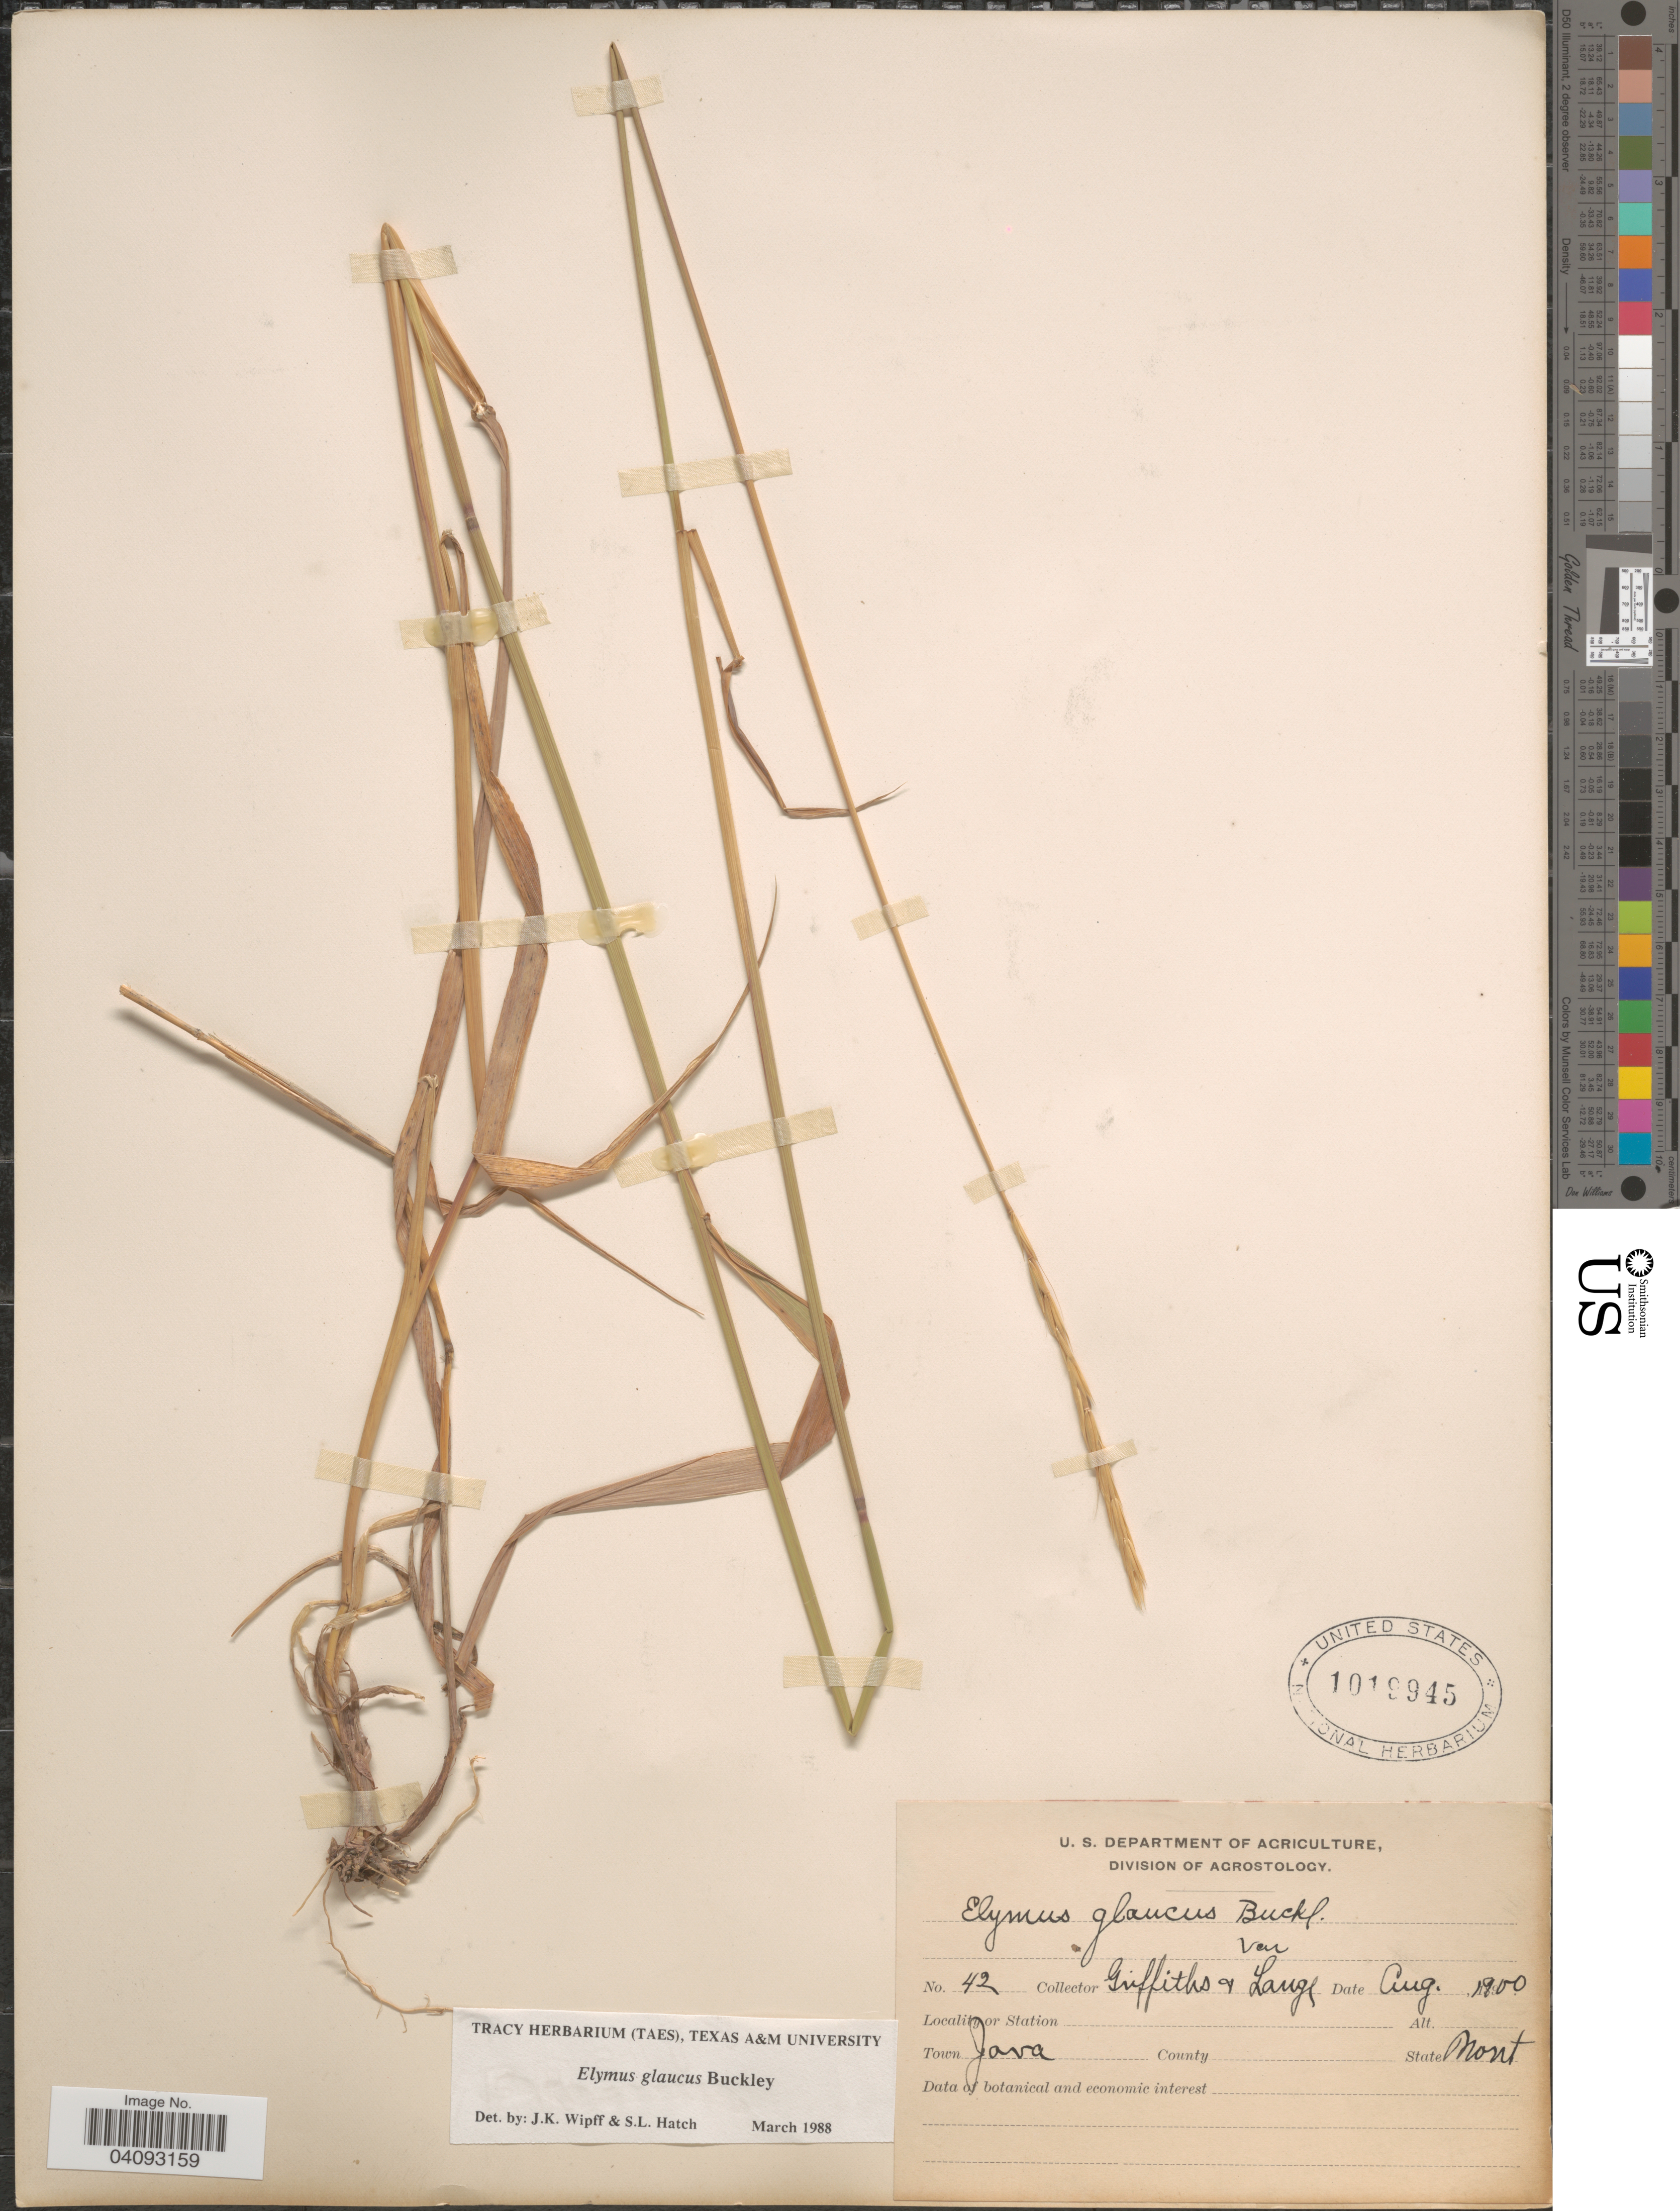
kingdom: Plantae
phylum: Tracheophyta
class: Liliopsida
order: Poales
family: Poaceae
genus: Elymus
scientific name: Elymus glaucus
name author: Buckley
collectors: -- Griffiths & -- Lange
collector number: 42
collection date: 1900-08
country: United States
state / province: Montana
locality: Town Java.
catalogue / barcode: US 1019945